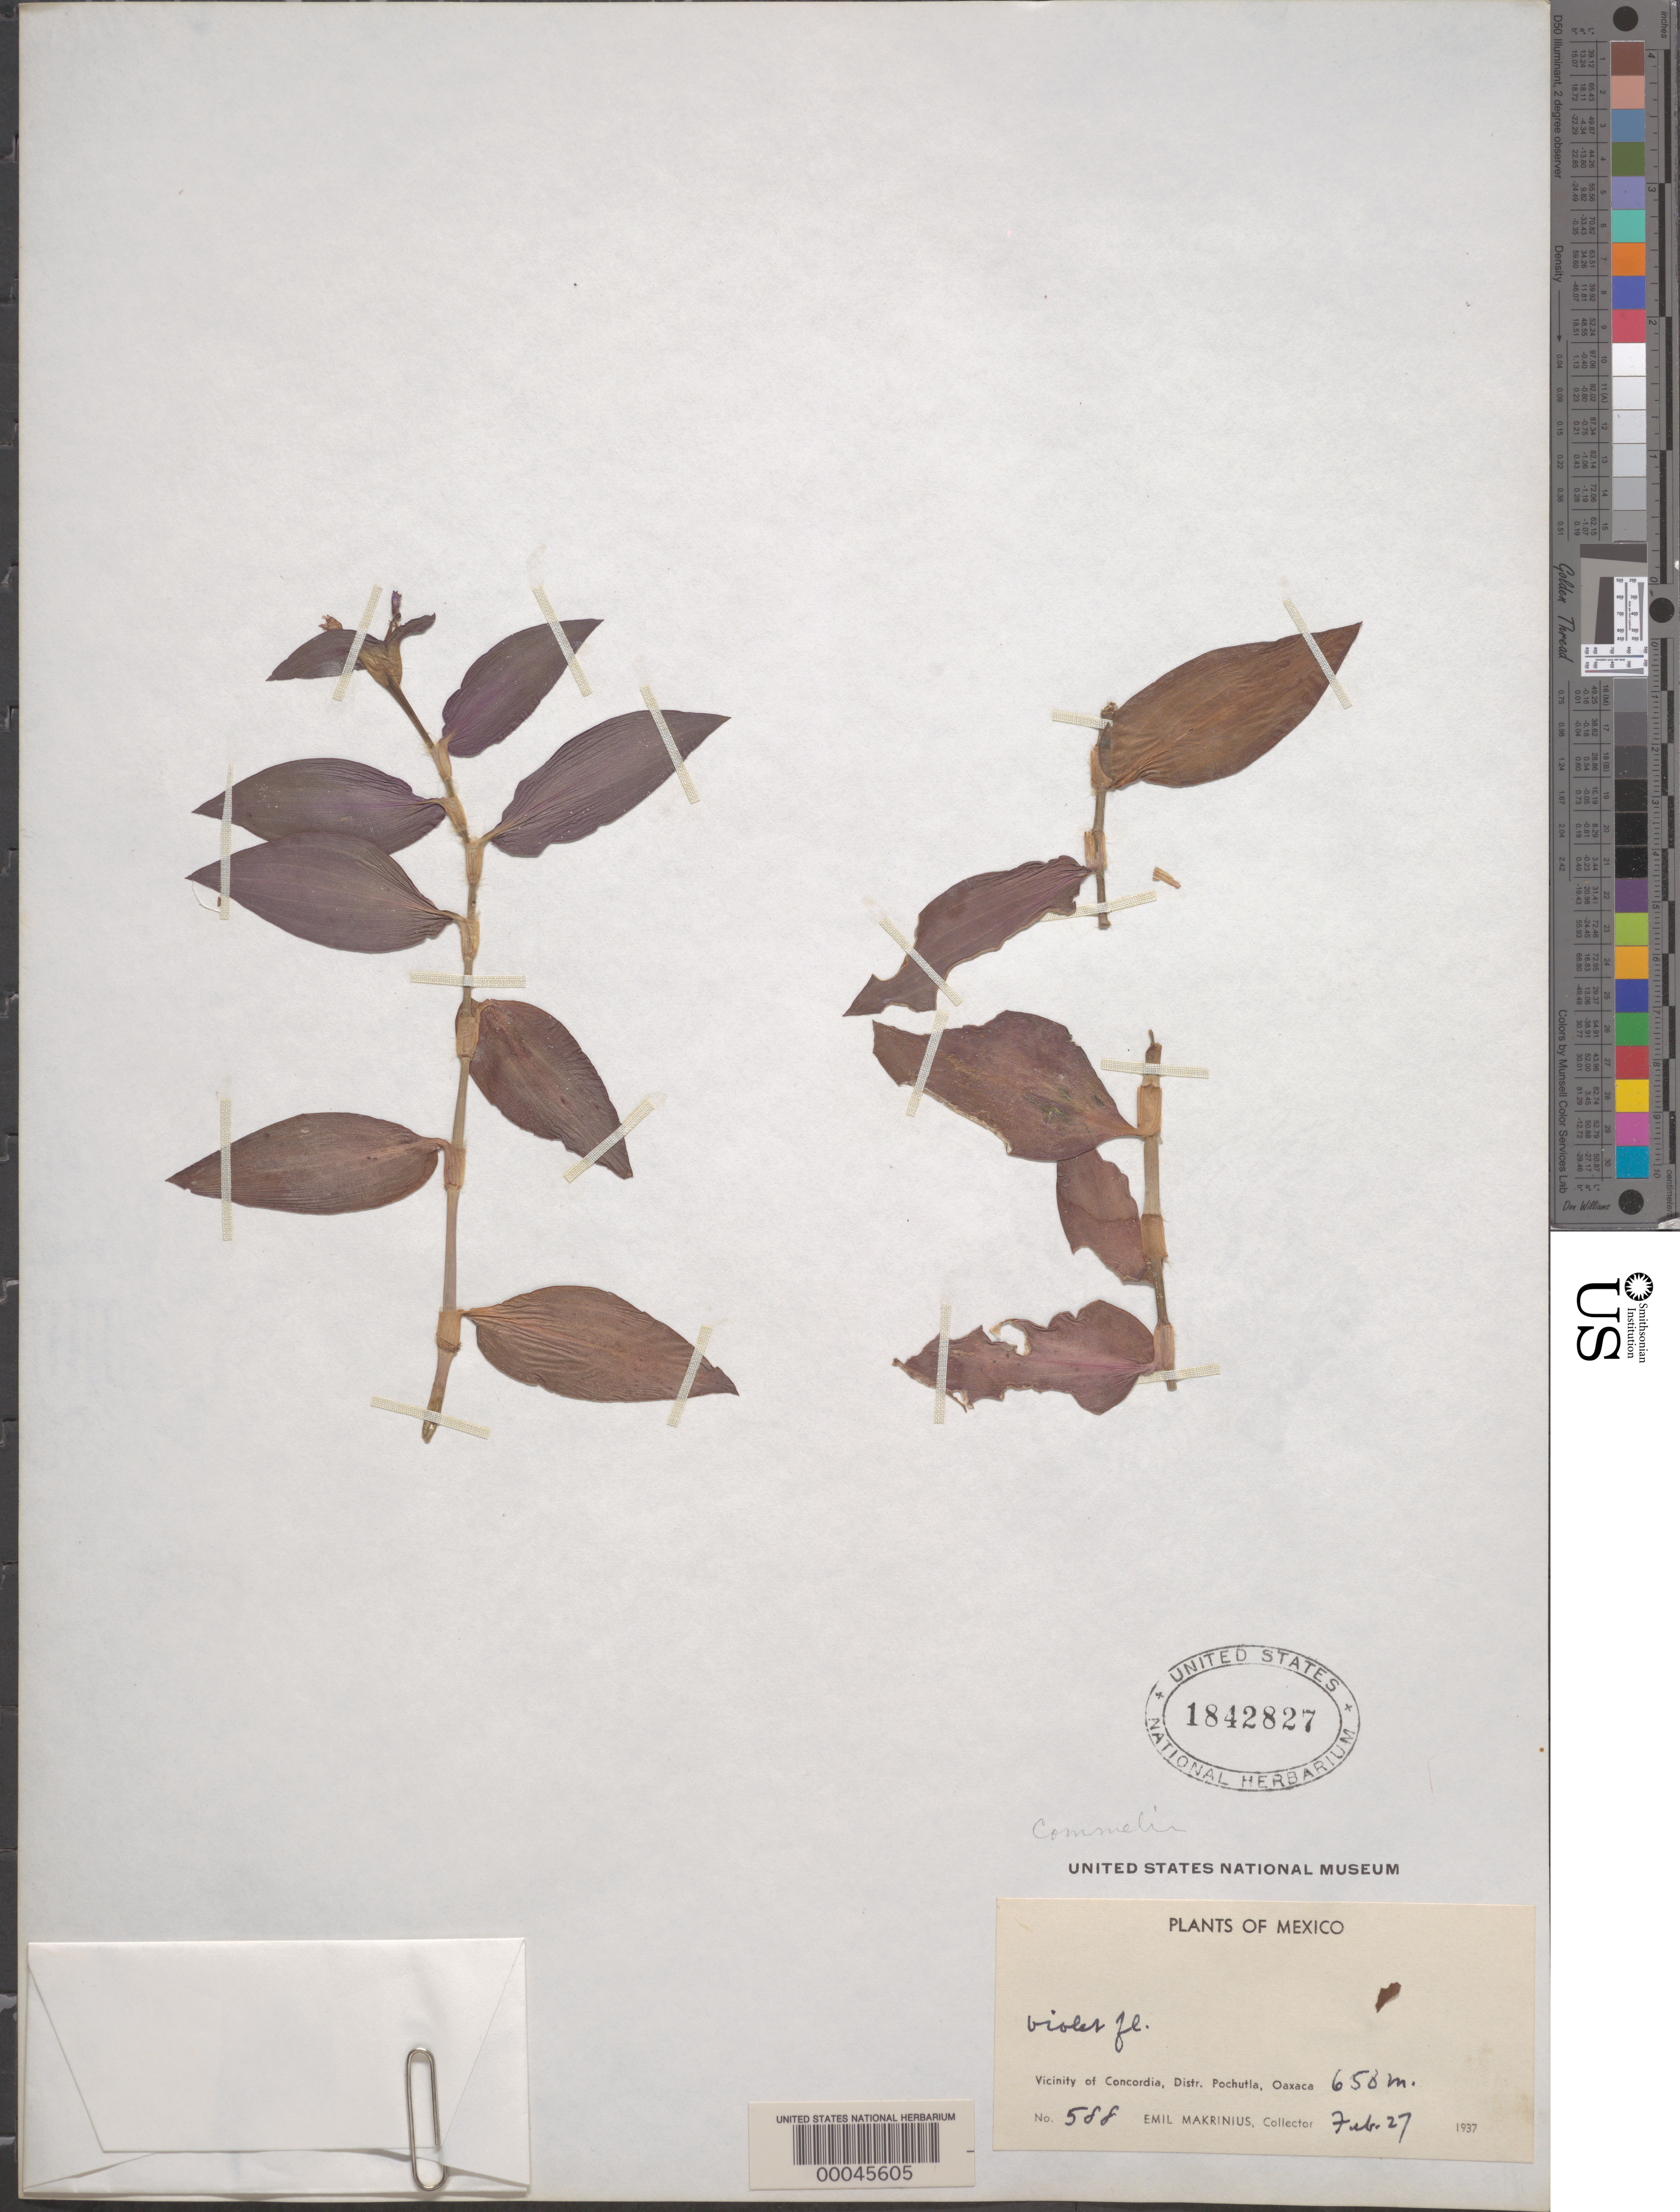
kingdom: Plantae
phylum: Tracheophyta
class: Liliopsida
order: Commelinales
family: Commelinaceae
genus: Tradescantia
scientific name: Tradescantia zebrina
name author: Bosse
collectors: E. Makrinius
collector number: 588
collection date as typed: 27 Feb 1937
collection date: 1937-02-27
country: Mexico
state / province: Oaxaca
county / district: San Pedro Pochutla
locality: Pochutla mun (?), nar concordia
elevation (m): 650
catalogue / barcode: US 1842827